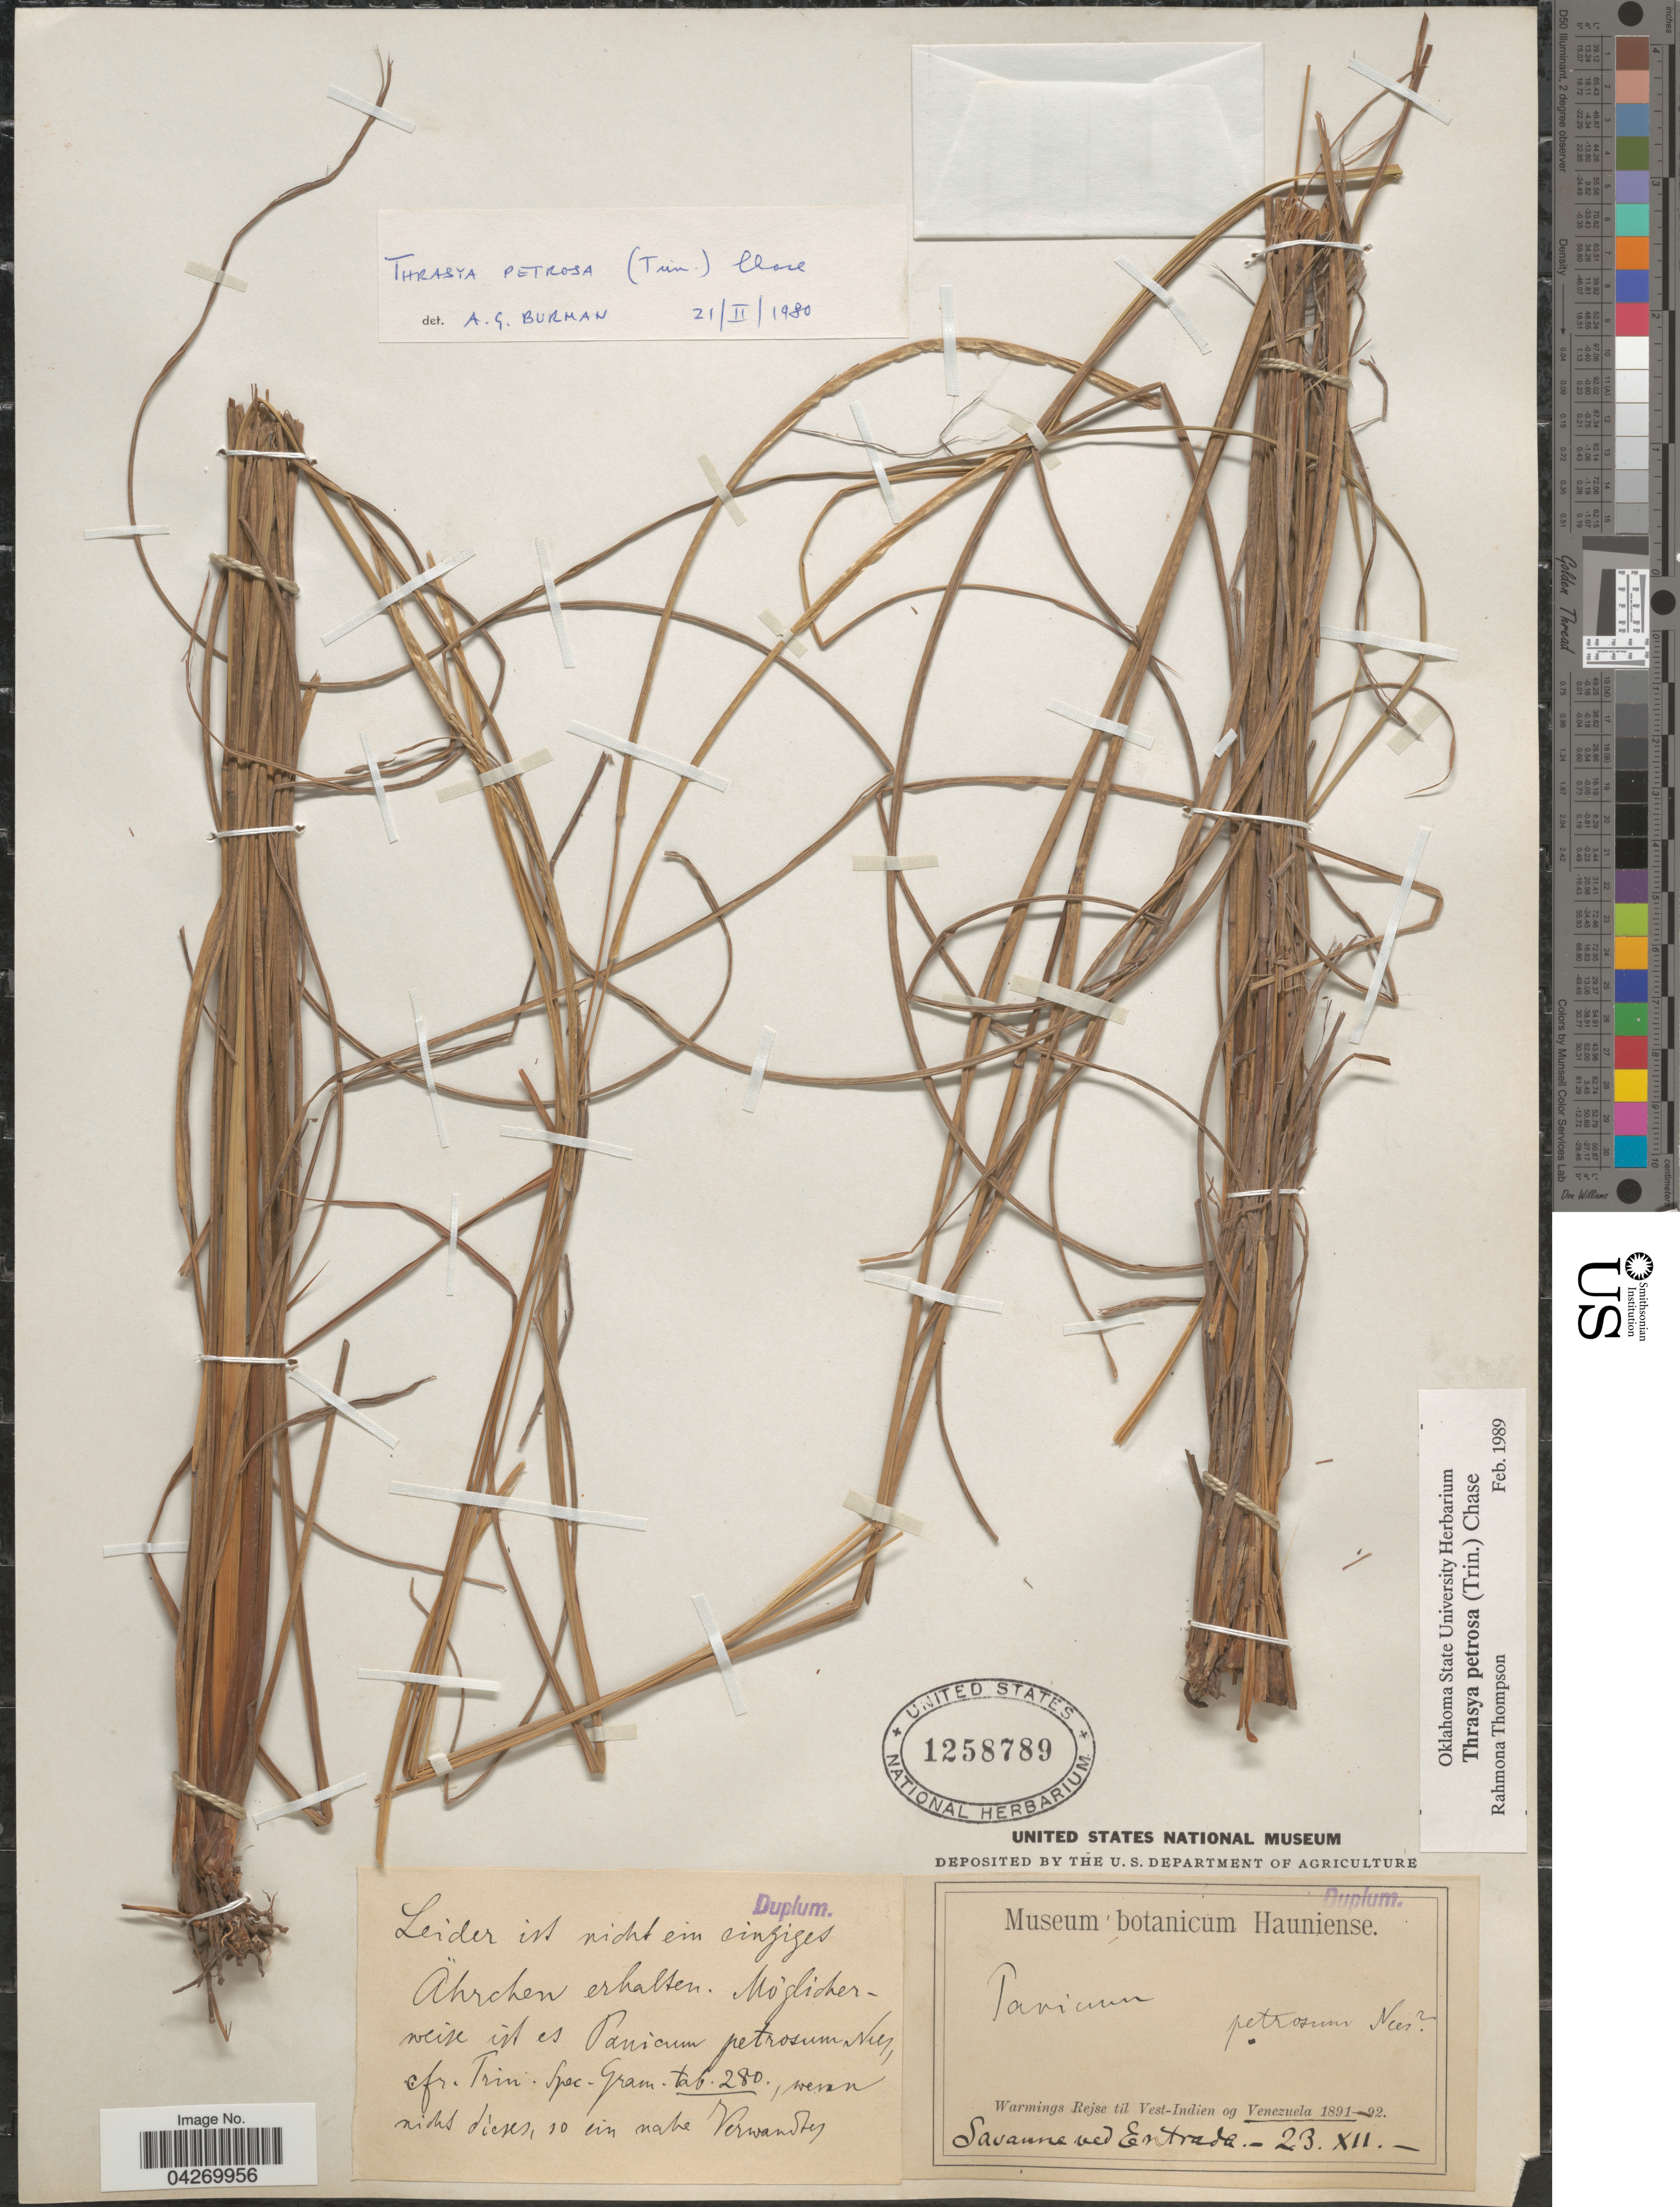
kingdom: Plantae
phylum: Tracheophyta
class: Liliopsida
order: Poales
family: Poaceae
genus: Paspalum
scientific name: Paspalum foliiforme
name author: S. Denham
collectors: -. Warmings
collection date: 1891-12-23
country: Venezuela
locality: Rejse til Vest-Indien og Venezuela 1891-92. Savanne ved Entrada.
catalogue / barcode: US 1258789